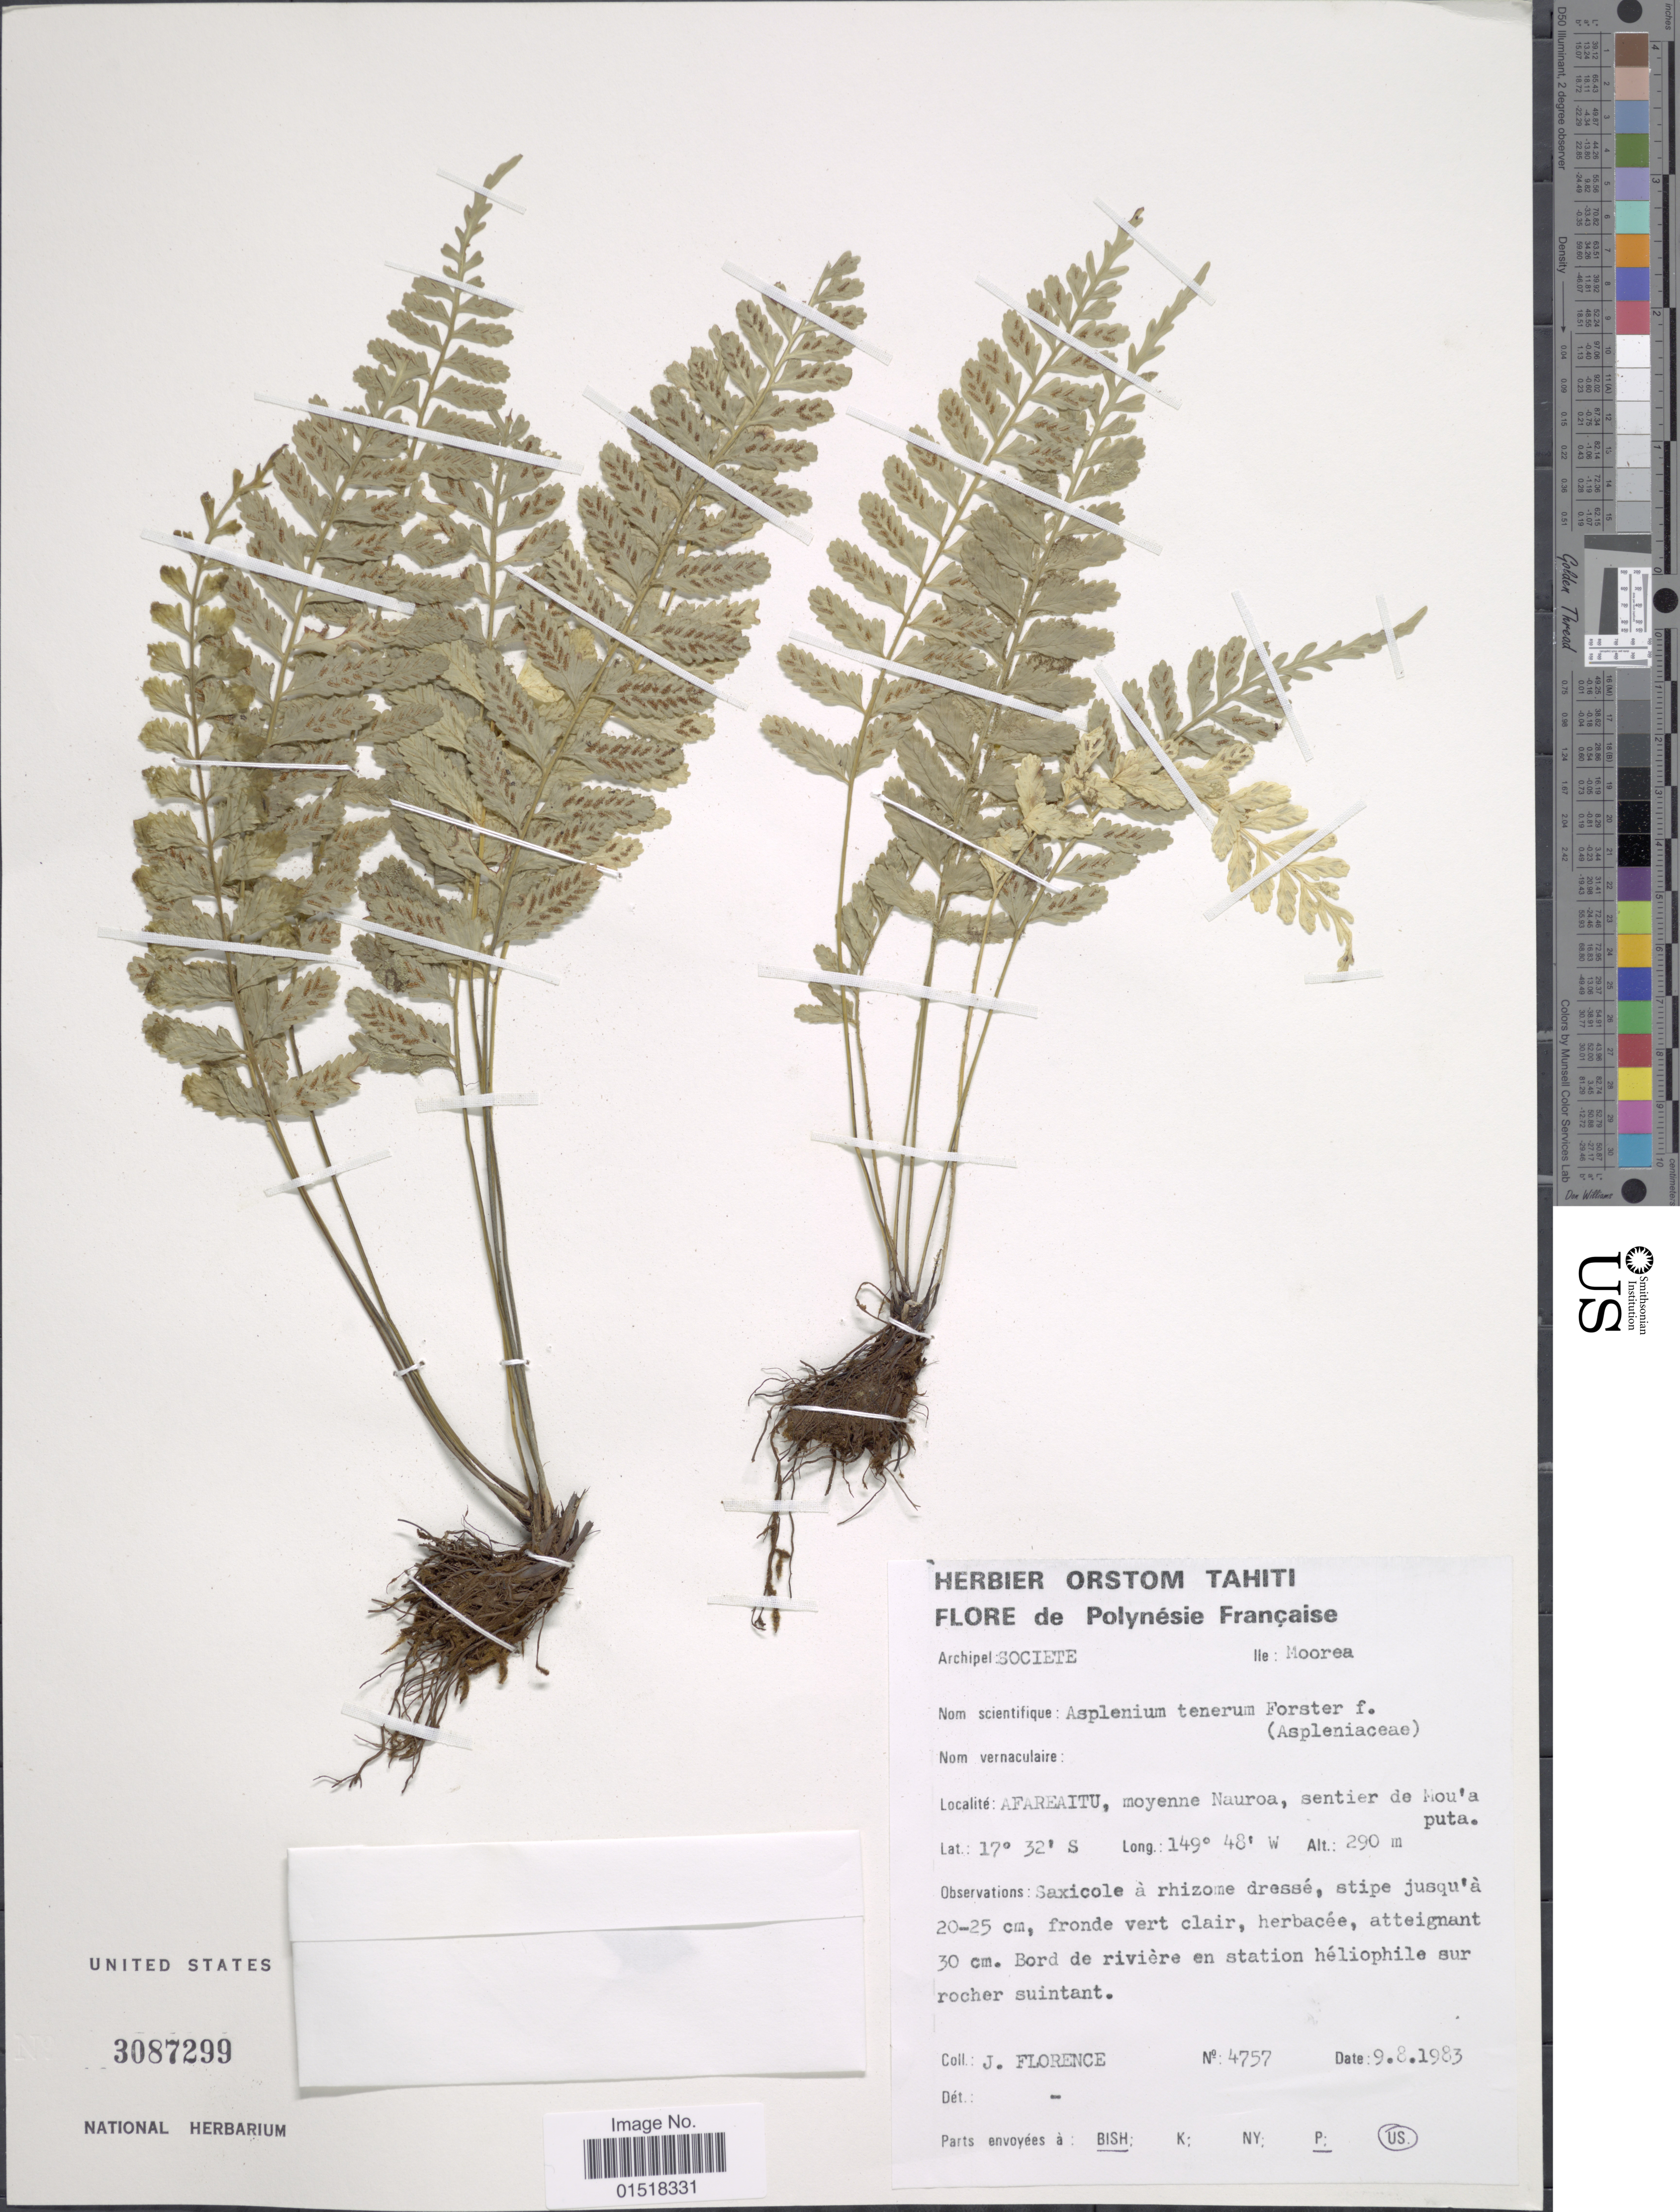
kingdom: Plantae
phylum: Tracheophyta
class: Polypodiopsida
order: Polypodiales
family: Aspleniaceae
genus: Asplenium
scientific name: Asplenium tenerum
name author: G. Forst.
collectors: J. Florence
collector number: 4757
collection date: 1983-08-09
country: French Polynesia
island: Moorea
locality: Archipel: Societe. Ile: Moorea. Afareaitu, moyenne Nauroa, sentier de Mou'a puta.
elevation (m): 290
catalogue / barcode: US 3087299